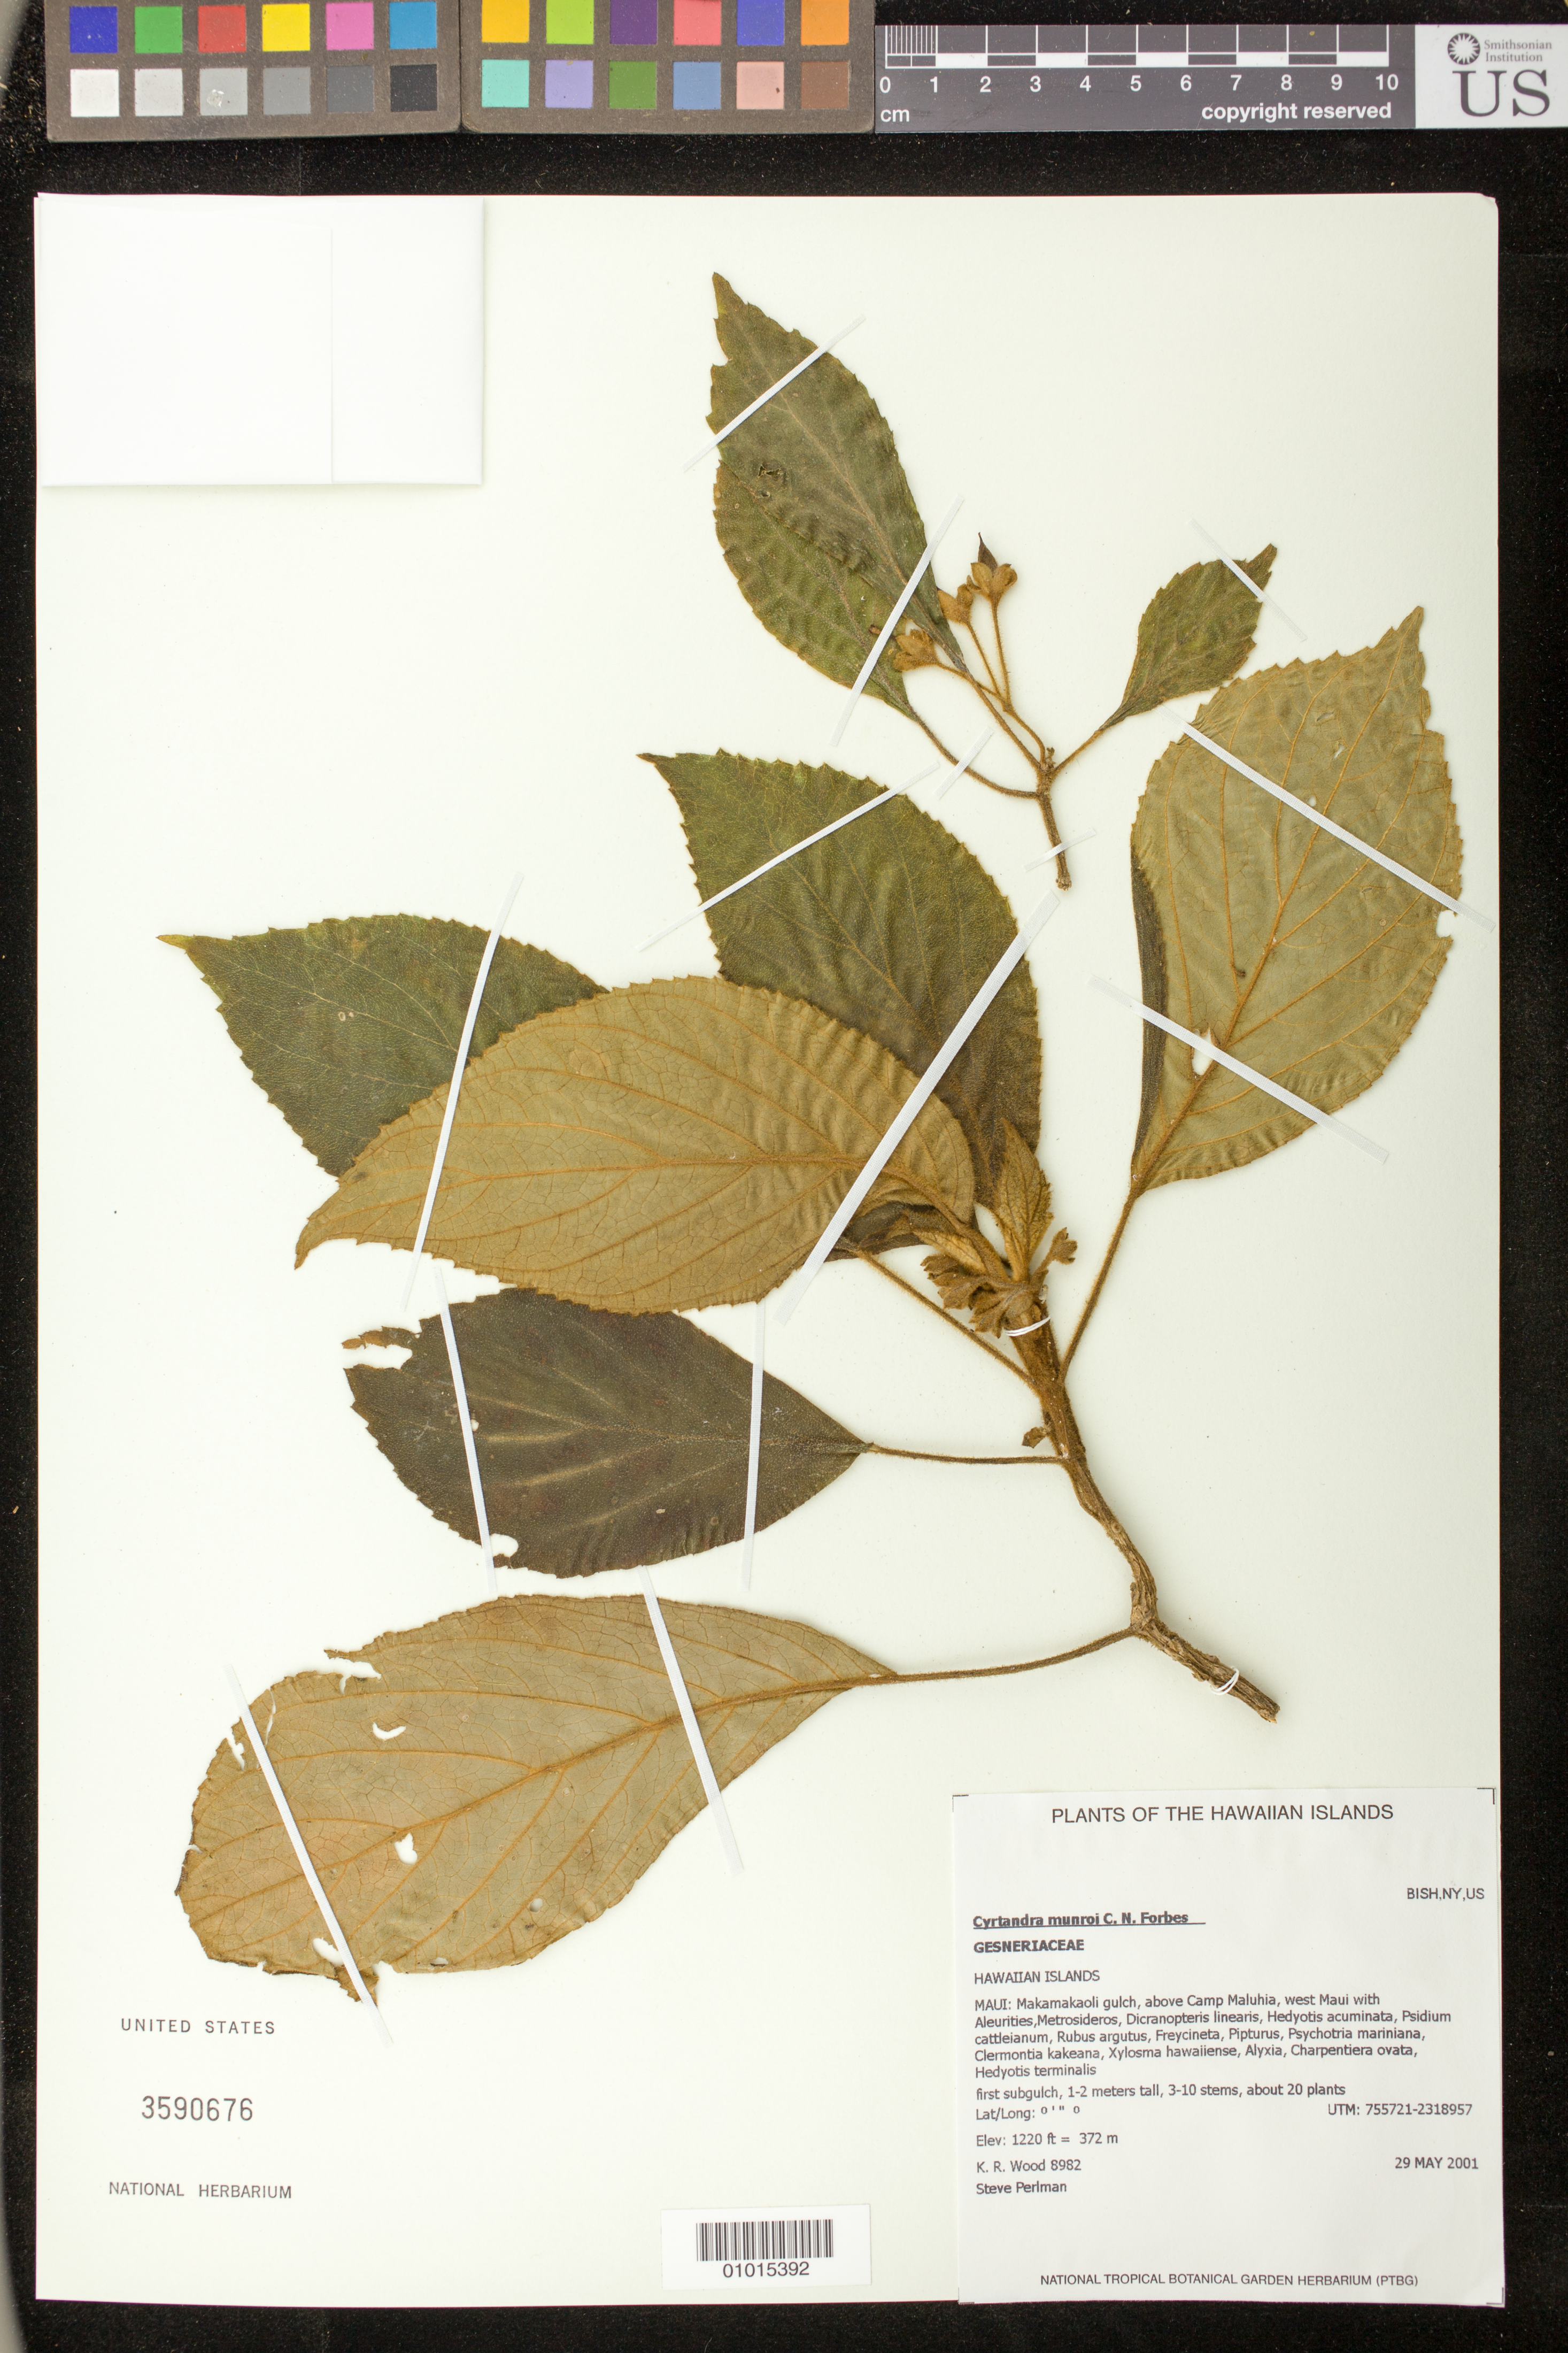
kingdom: Plantae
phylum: Tracheophyta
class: Magnoliopsida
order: Lamiales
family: Gesneriaceae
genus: Cyrtandra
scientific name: Cyrtandra munroi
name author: C.N. Forbes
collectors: K. R. Wood & S. P. Perlman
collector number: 8982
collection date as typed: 29 May 2001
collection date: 2001-05-29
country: United States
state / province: Hawaii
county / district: Maui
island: Maui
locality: Makamakaoli gulch, above Camp Maluhia (West Maui)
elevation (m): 372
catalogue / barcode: US 3590676